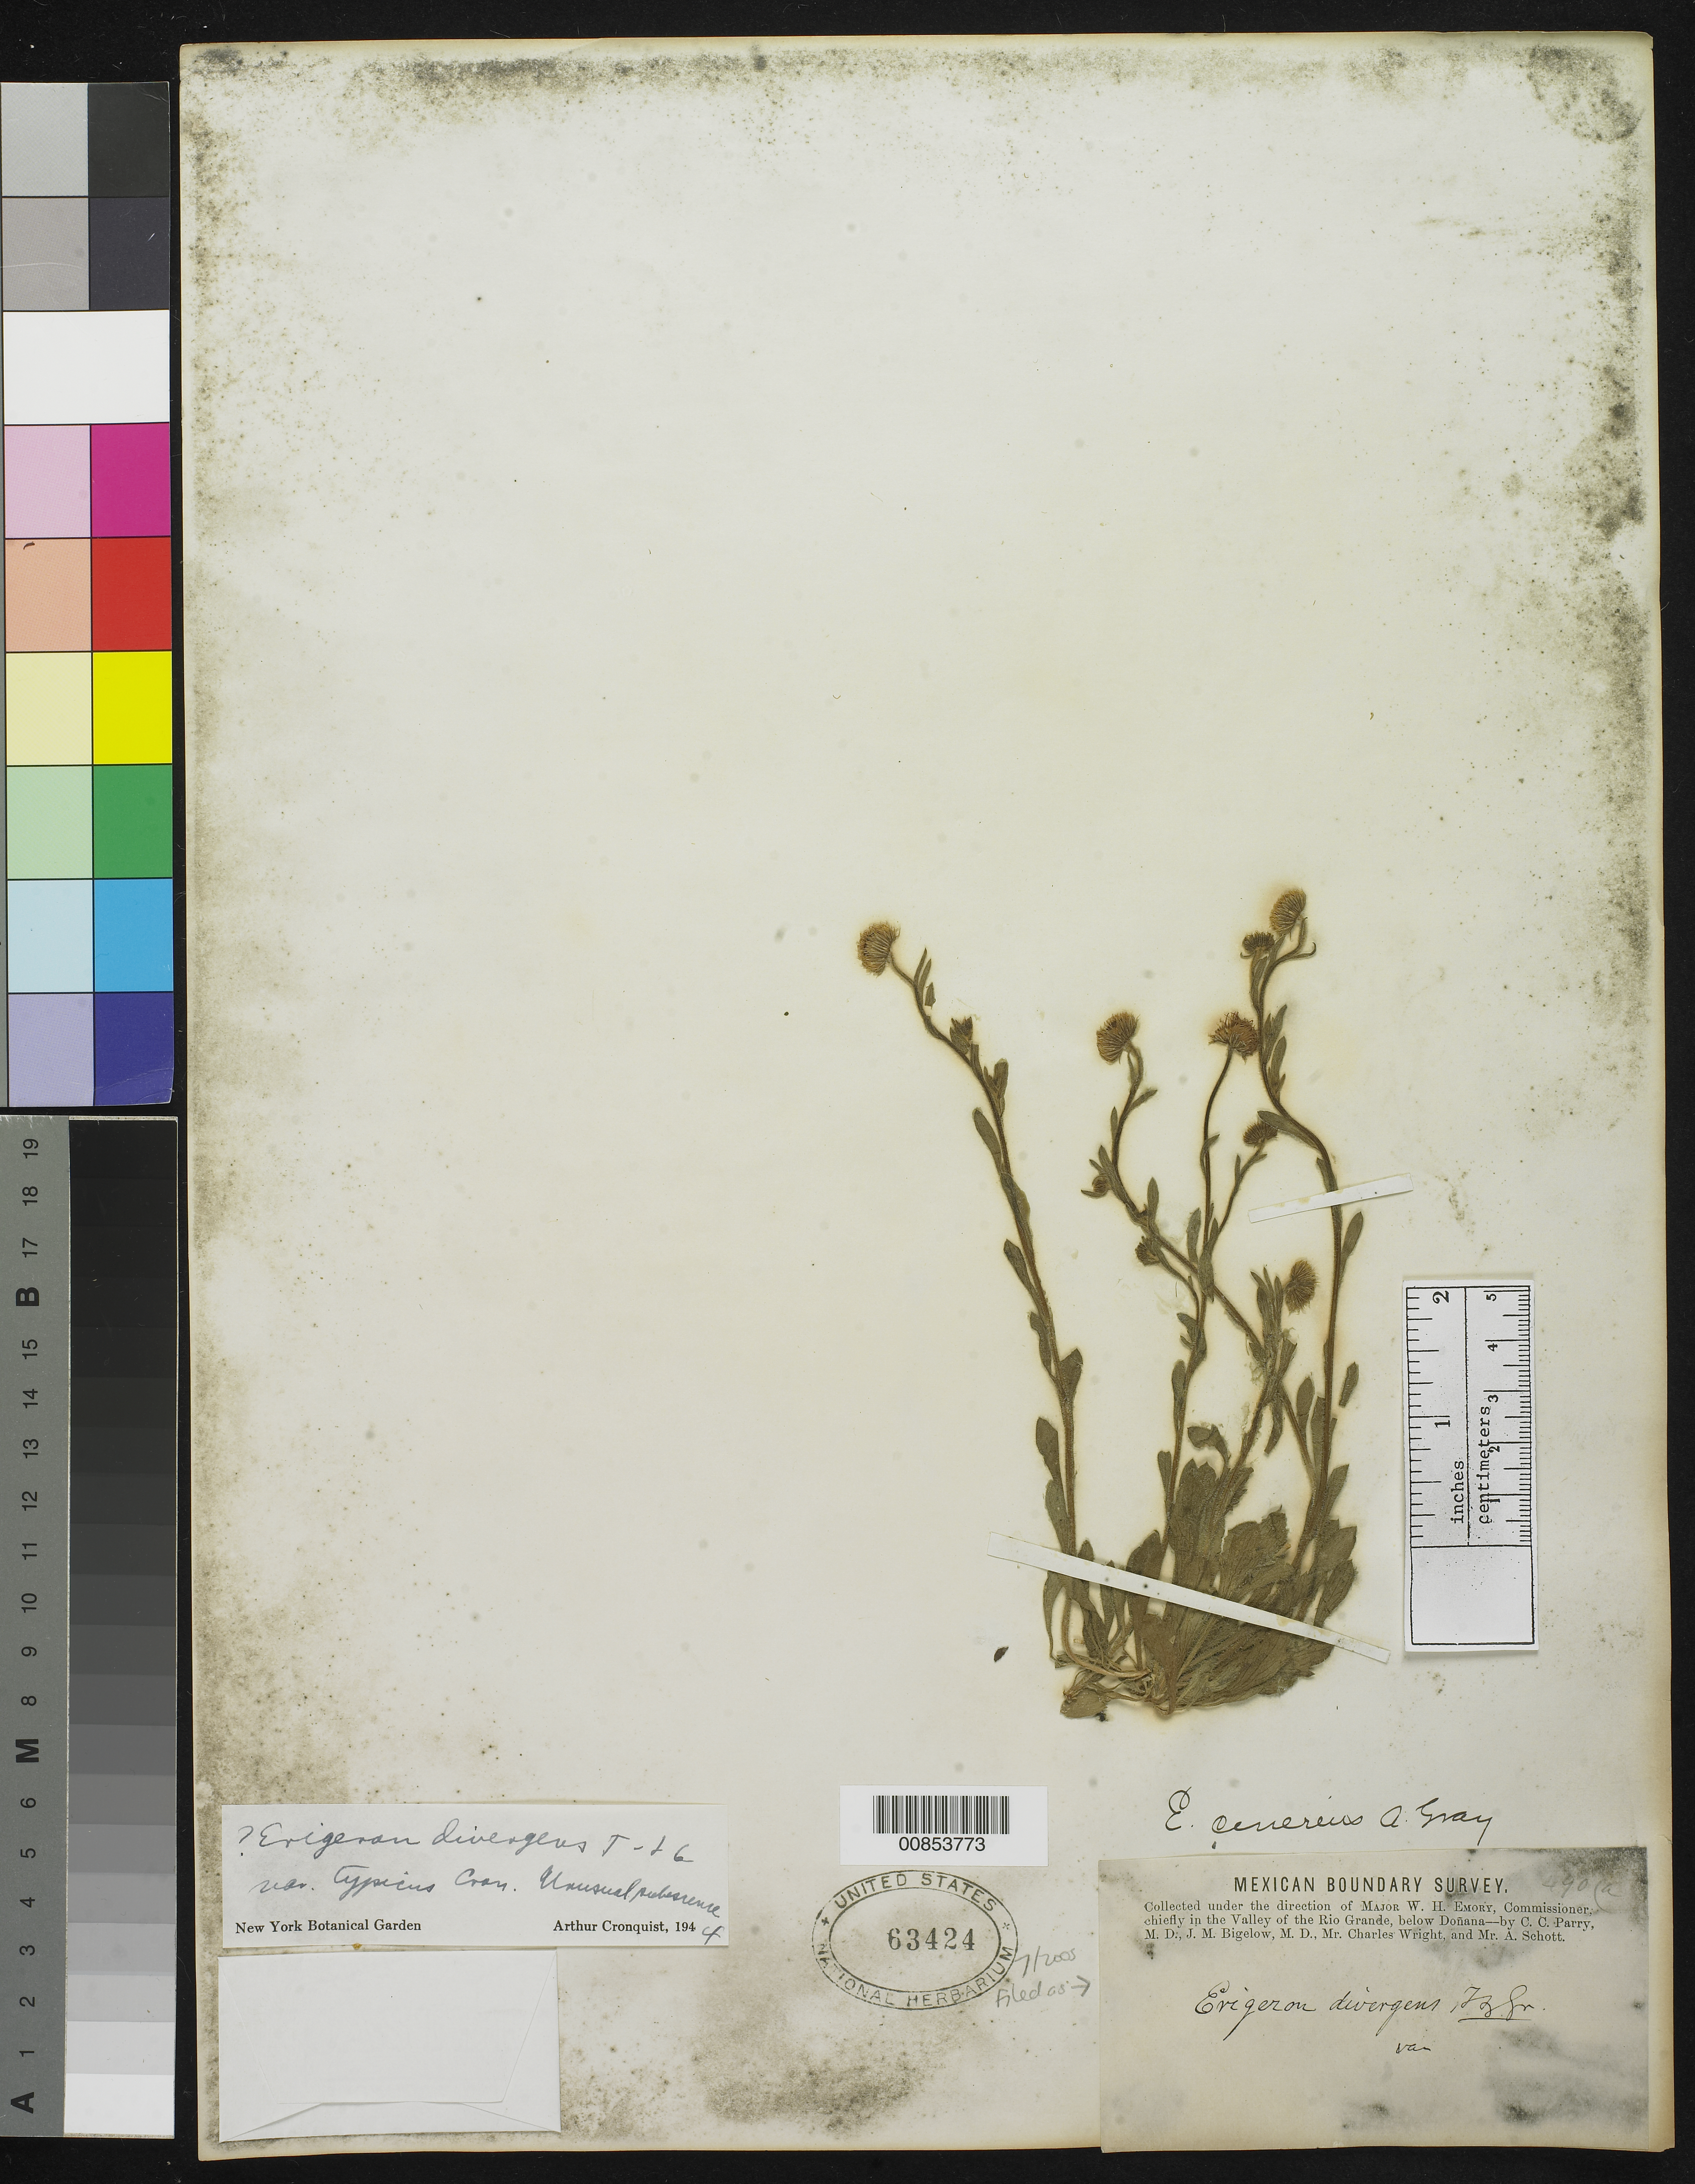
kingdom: Plantae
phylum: Tracheophyta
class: Magnoliopsida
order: Asterales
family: Asteraceae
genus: Erigeron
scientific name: Erigeron divergens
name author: Torr. & A. Gray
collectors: C. C. Parry, J. M. Bigelow, C. Wright & A. C. V. Schott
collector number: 490a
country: United States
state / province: New Mexico / Texas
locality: Valley of the Rio Grande, below Doñana.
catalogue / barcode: US 63424